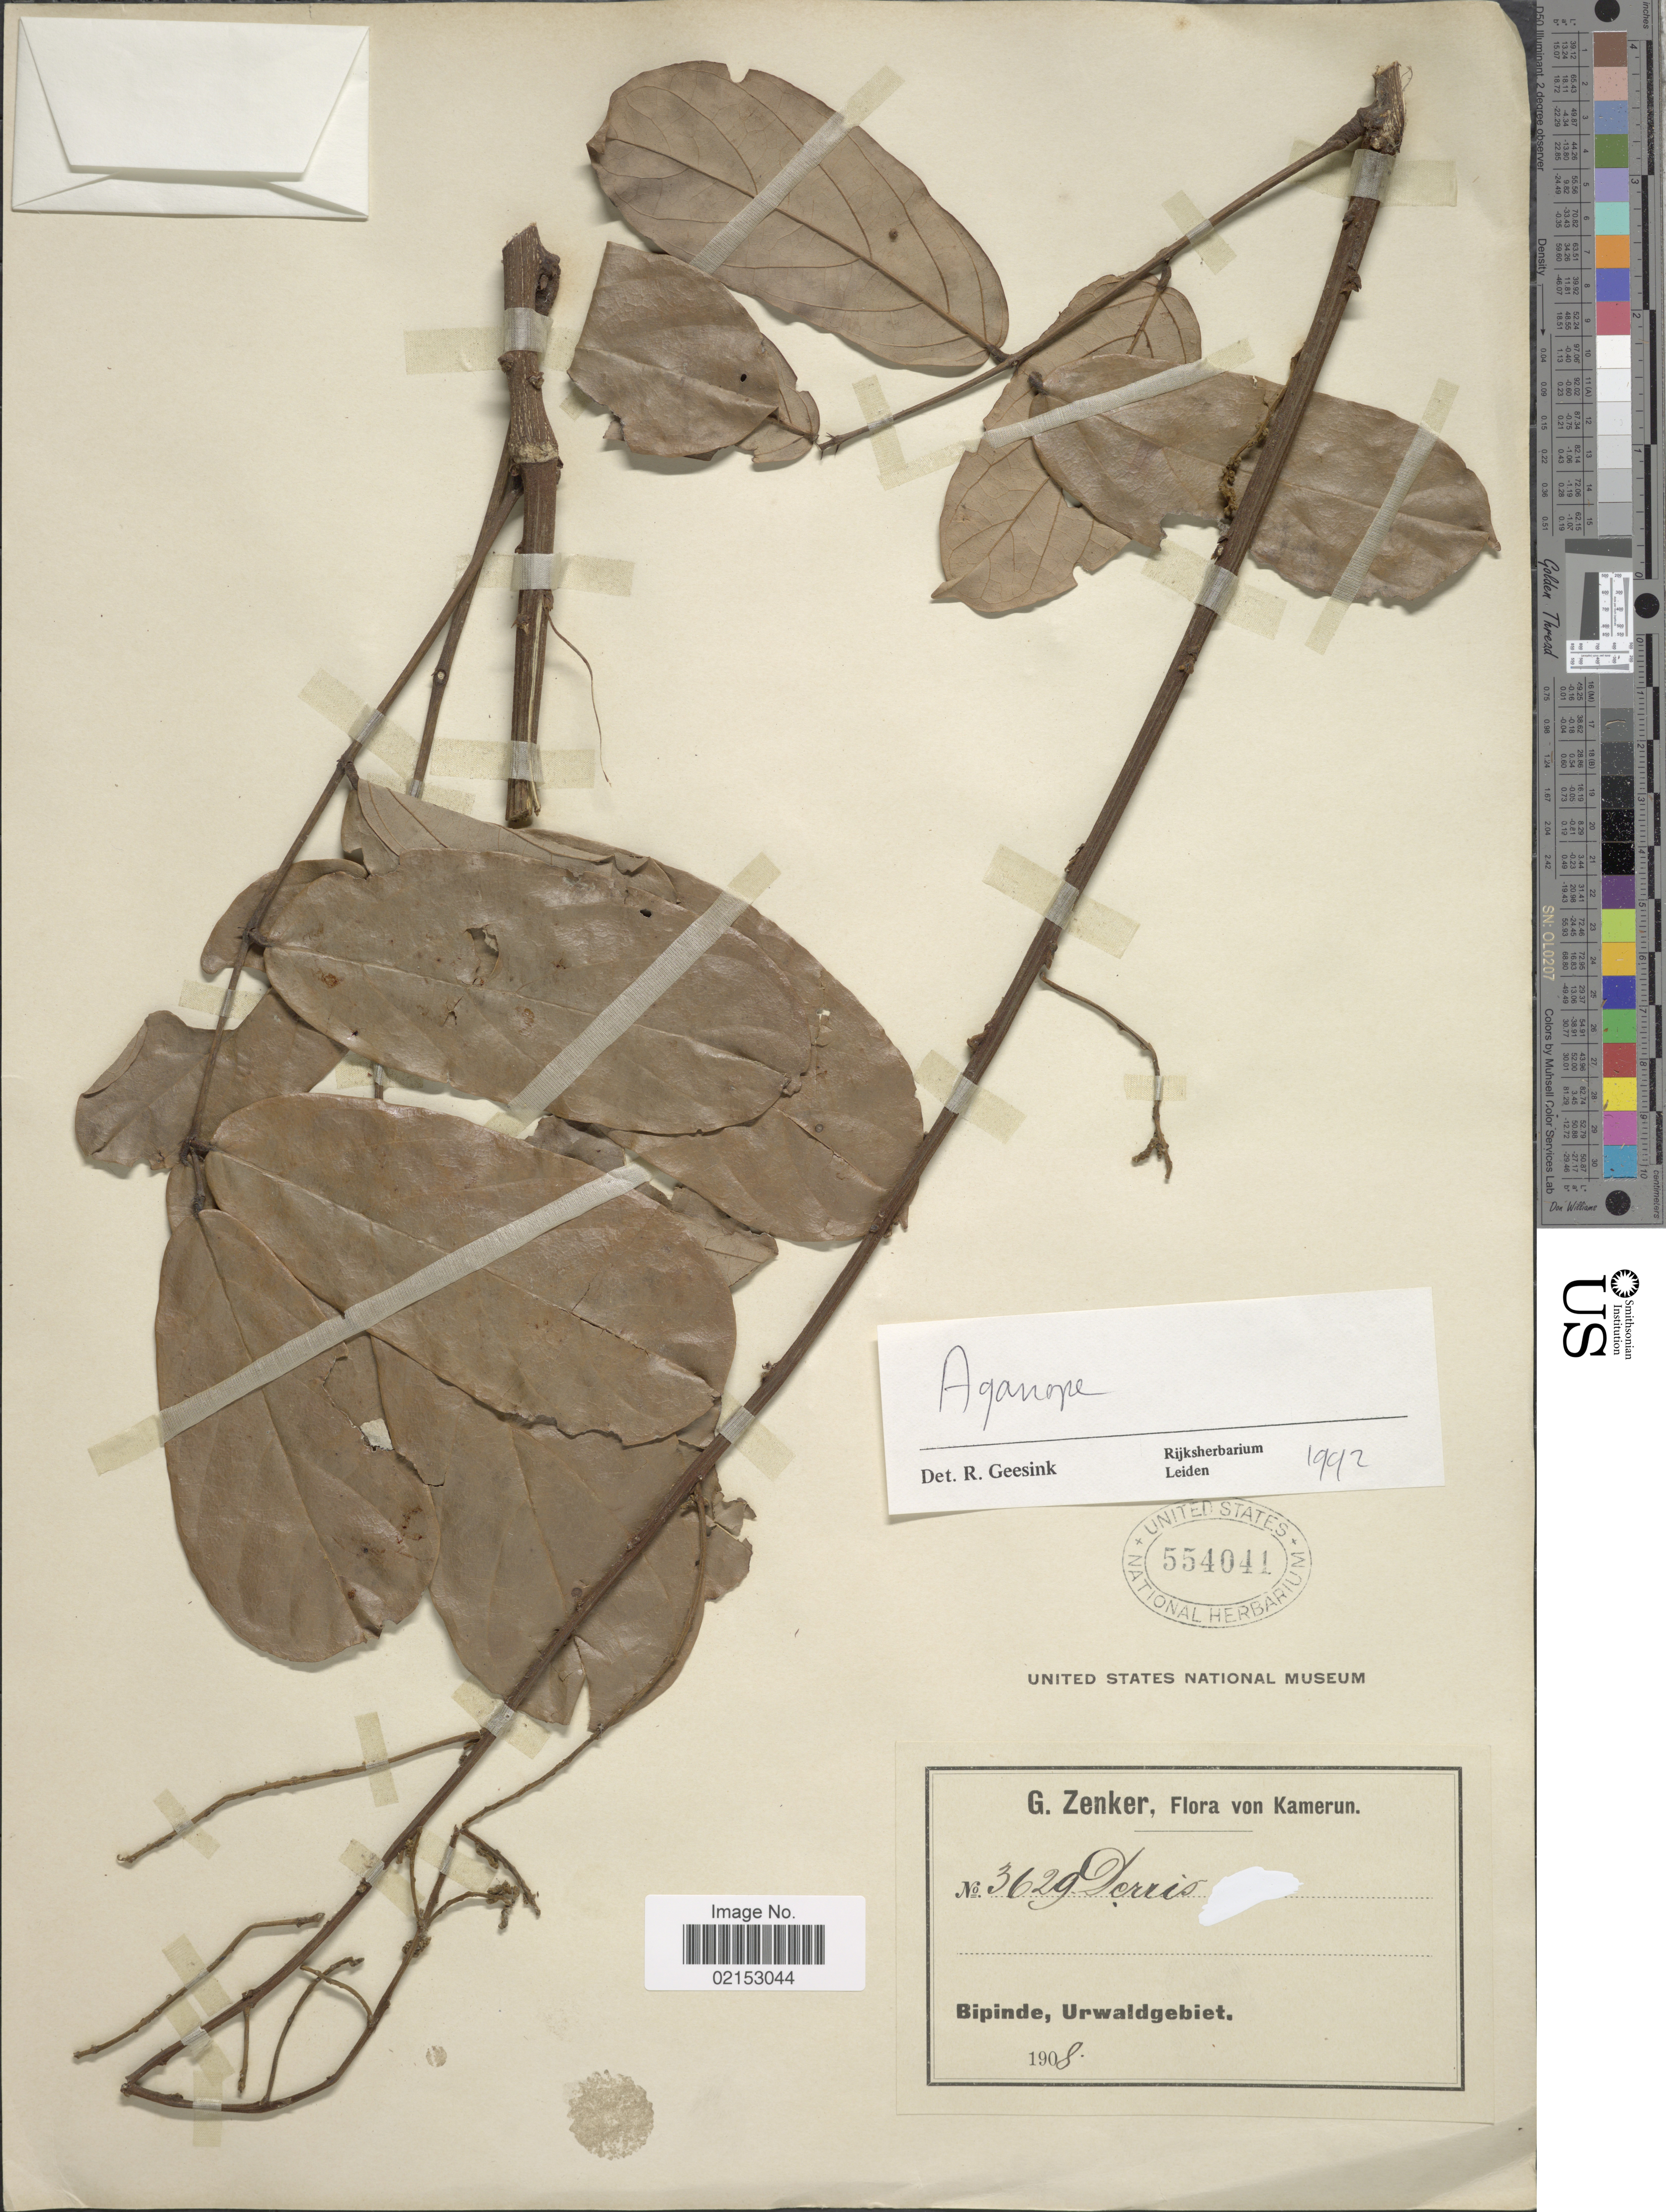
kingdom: Plantae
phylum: Tracheophyta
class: Magnoliopsida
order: Fabales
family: Fabaceae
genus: Aganope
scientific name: Aganope sp.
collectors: G. A. Zenker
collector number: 362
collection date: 1908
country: Cameroon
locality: Kamerun, Bipinde, Urwaldgebiet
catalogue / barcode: US 554041